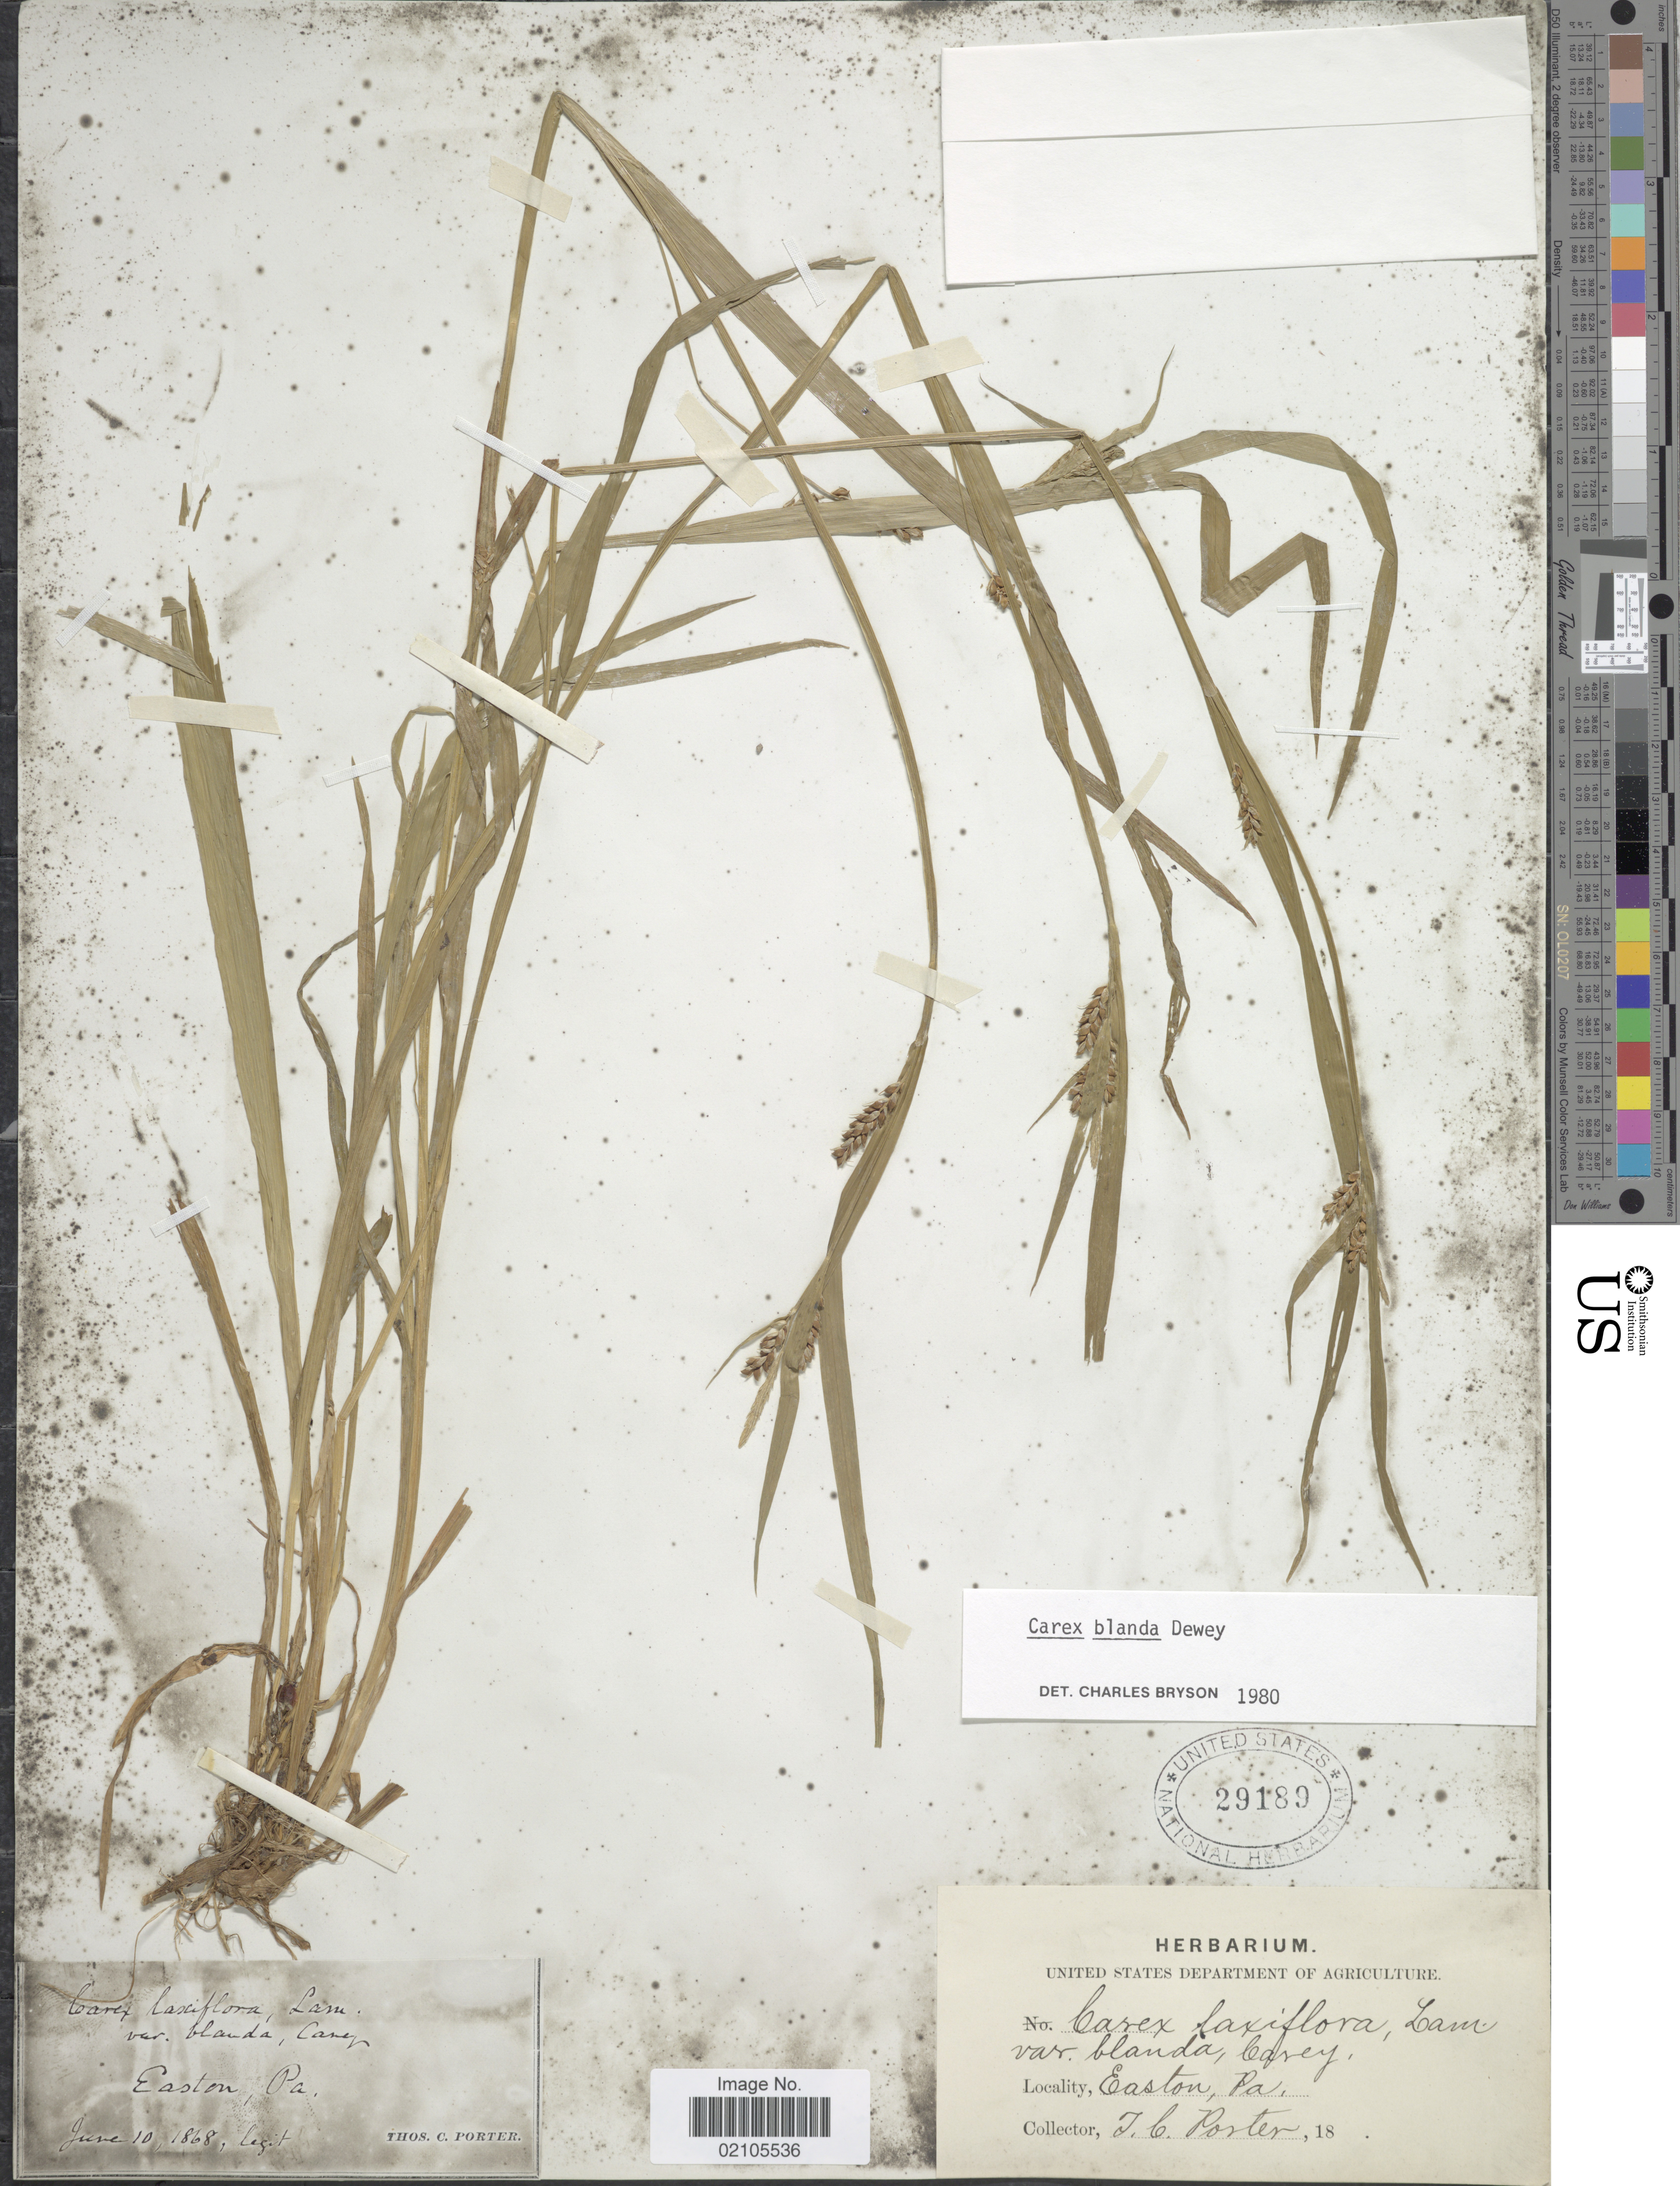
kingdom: Plantae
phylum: Tracheophyta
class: Liliopsida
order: Poales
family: Cyperaceae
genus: Carex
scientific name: Carex blanda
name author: Dewey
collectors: T. Porter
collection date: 1868-06-10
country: United States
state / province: Pennsylvania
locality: Easton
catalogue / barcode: US 29189